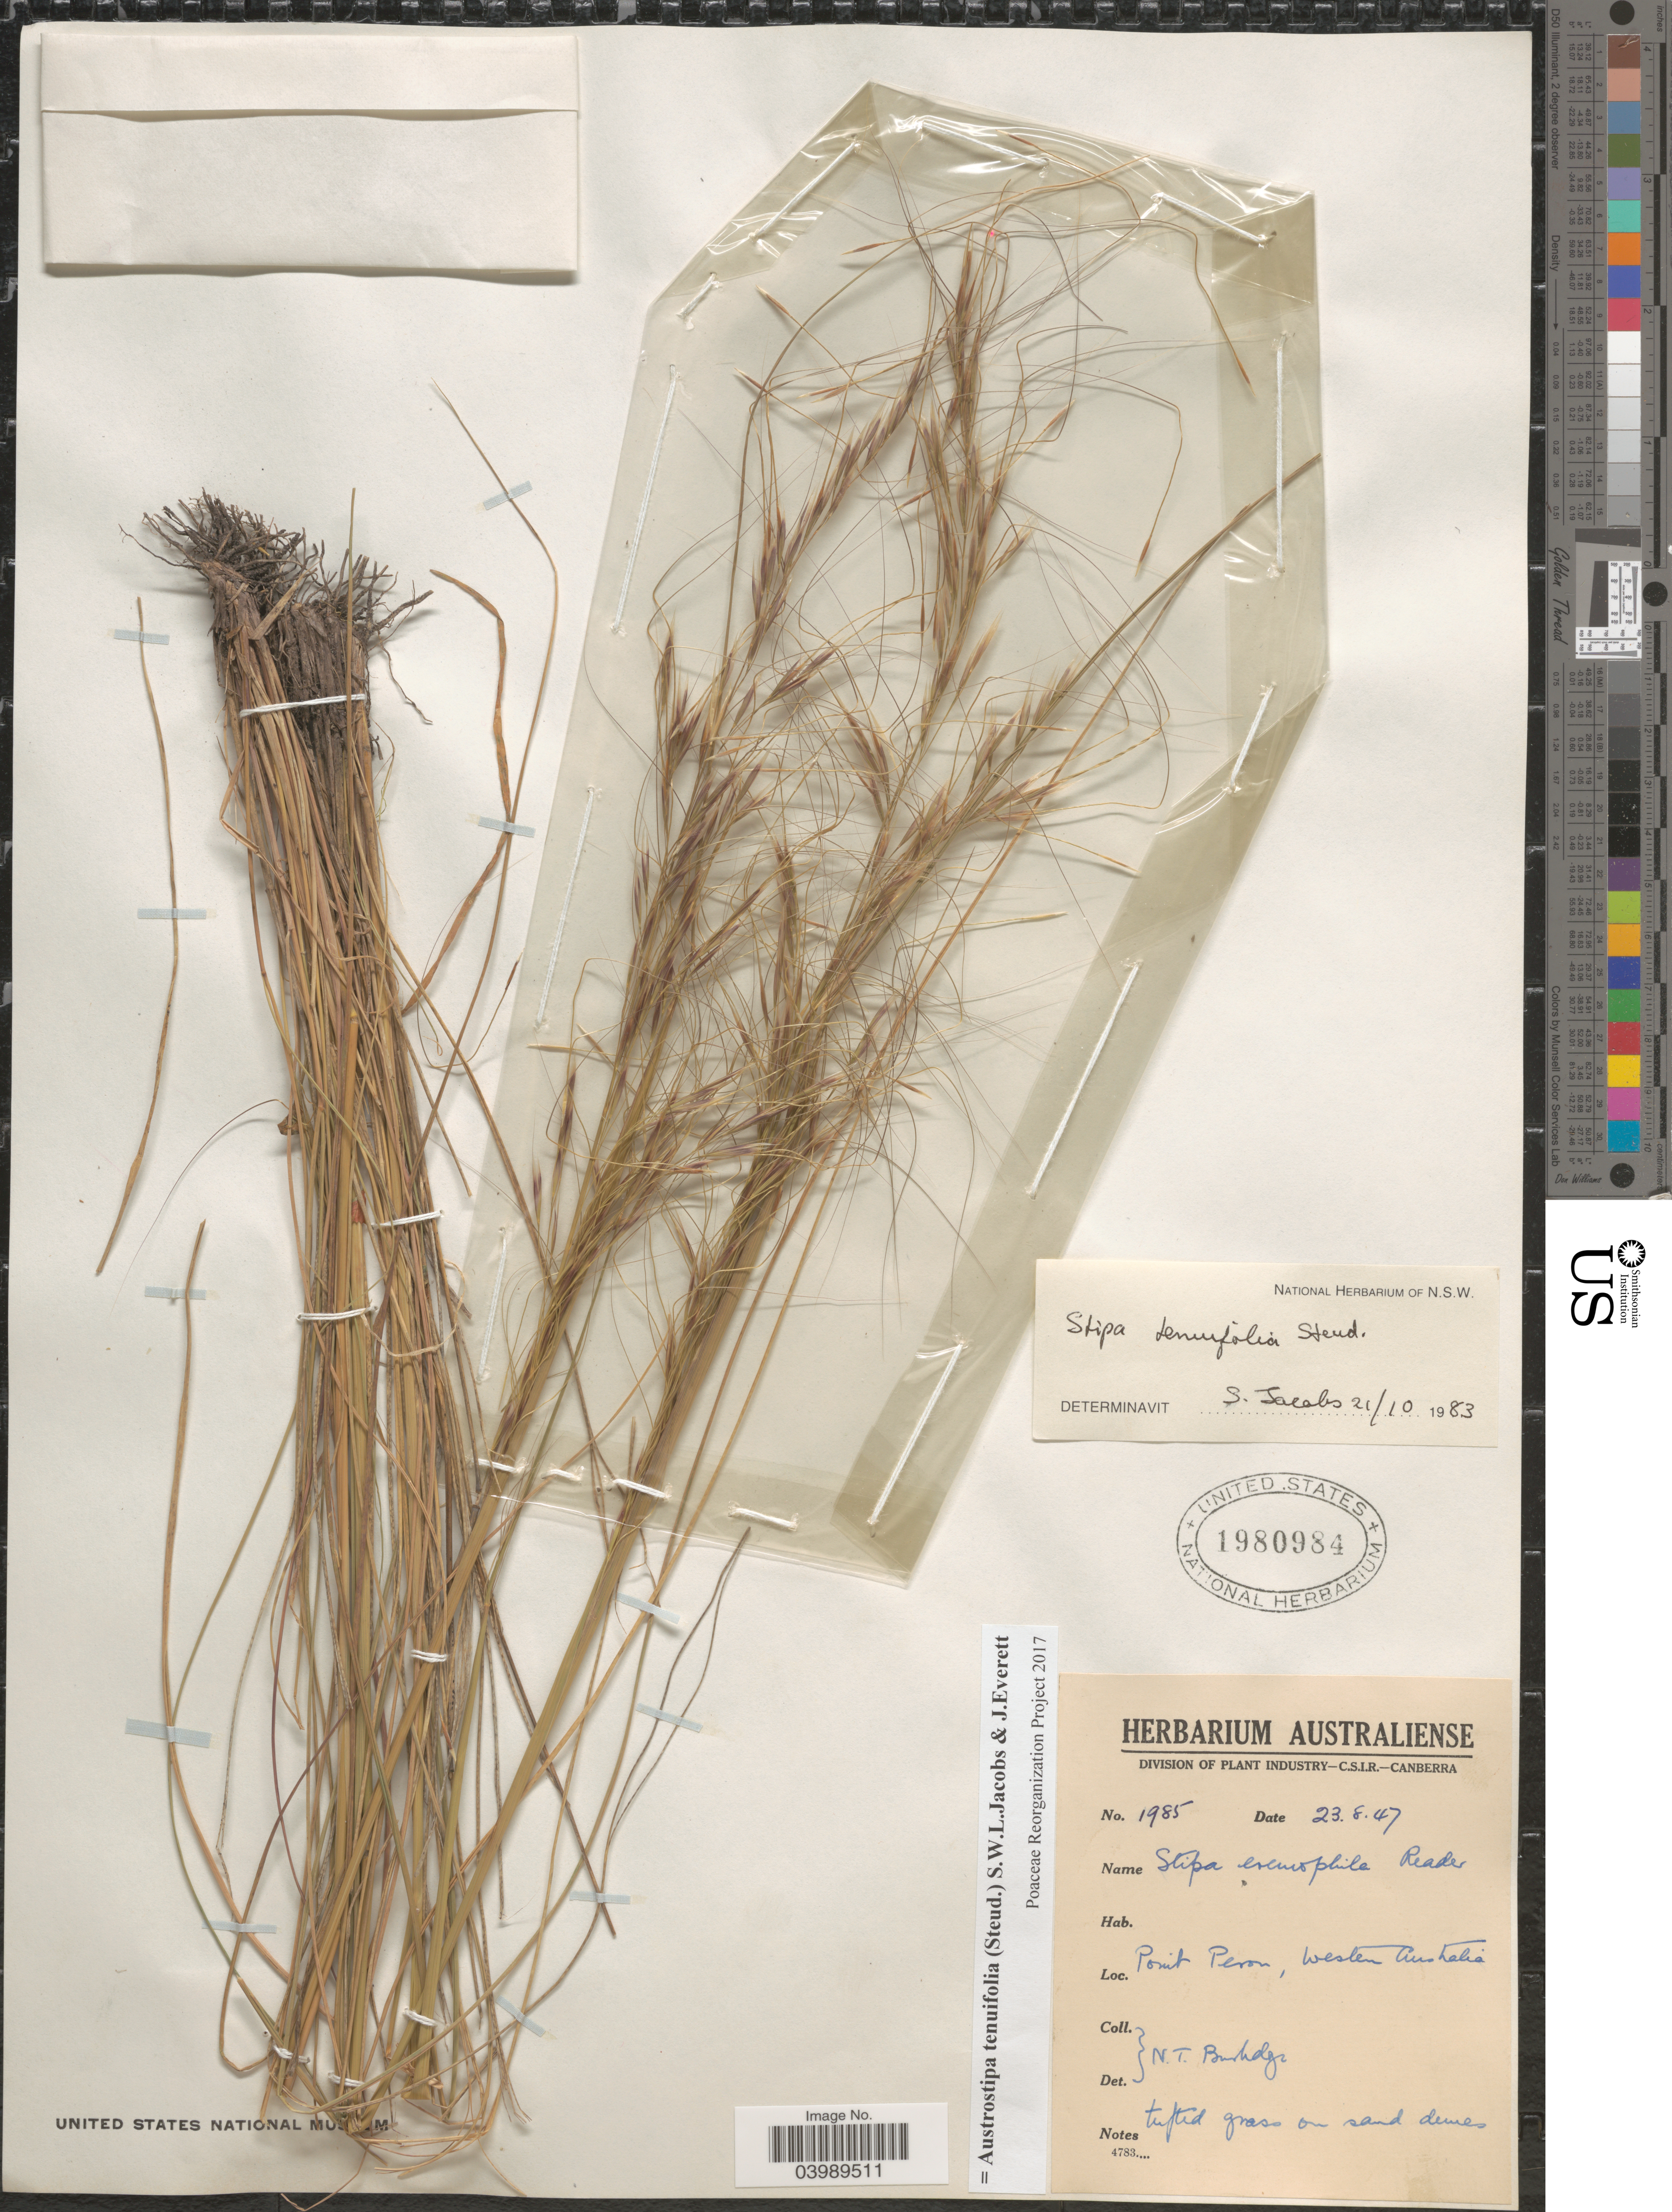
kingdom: Plantae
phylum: Tracheophyta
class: Liliopsida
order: Poales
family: Poaceae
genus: Austrostipa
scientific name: Austrostipa tenuifolia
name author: (Steud.) S.W.L. Jacobs & J. Everett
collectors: N. T. Burbidge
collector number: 1985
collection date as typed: Transcribed d/m/y: 23/8/47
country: Australia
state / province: Western Australia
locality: Point Peron.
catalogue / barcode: US 1980984